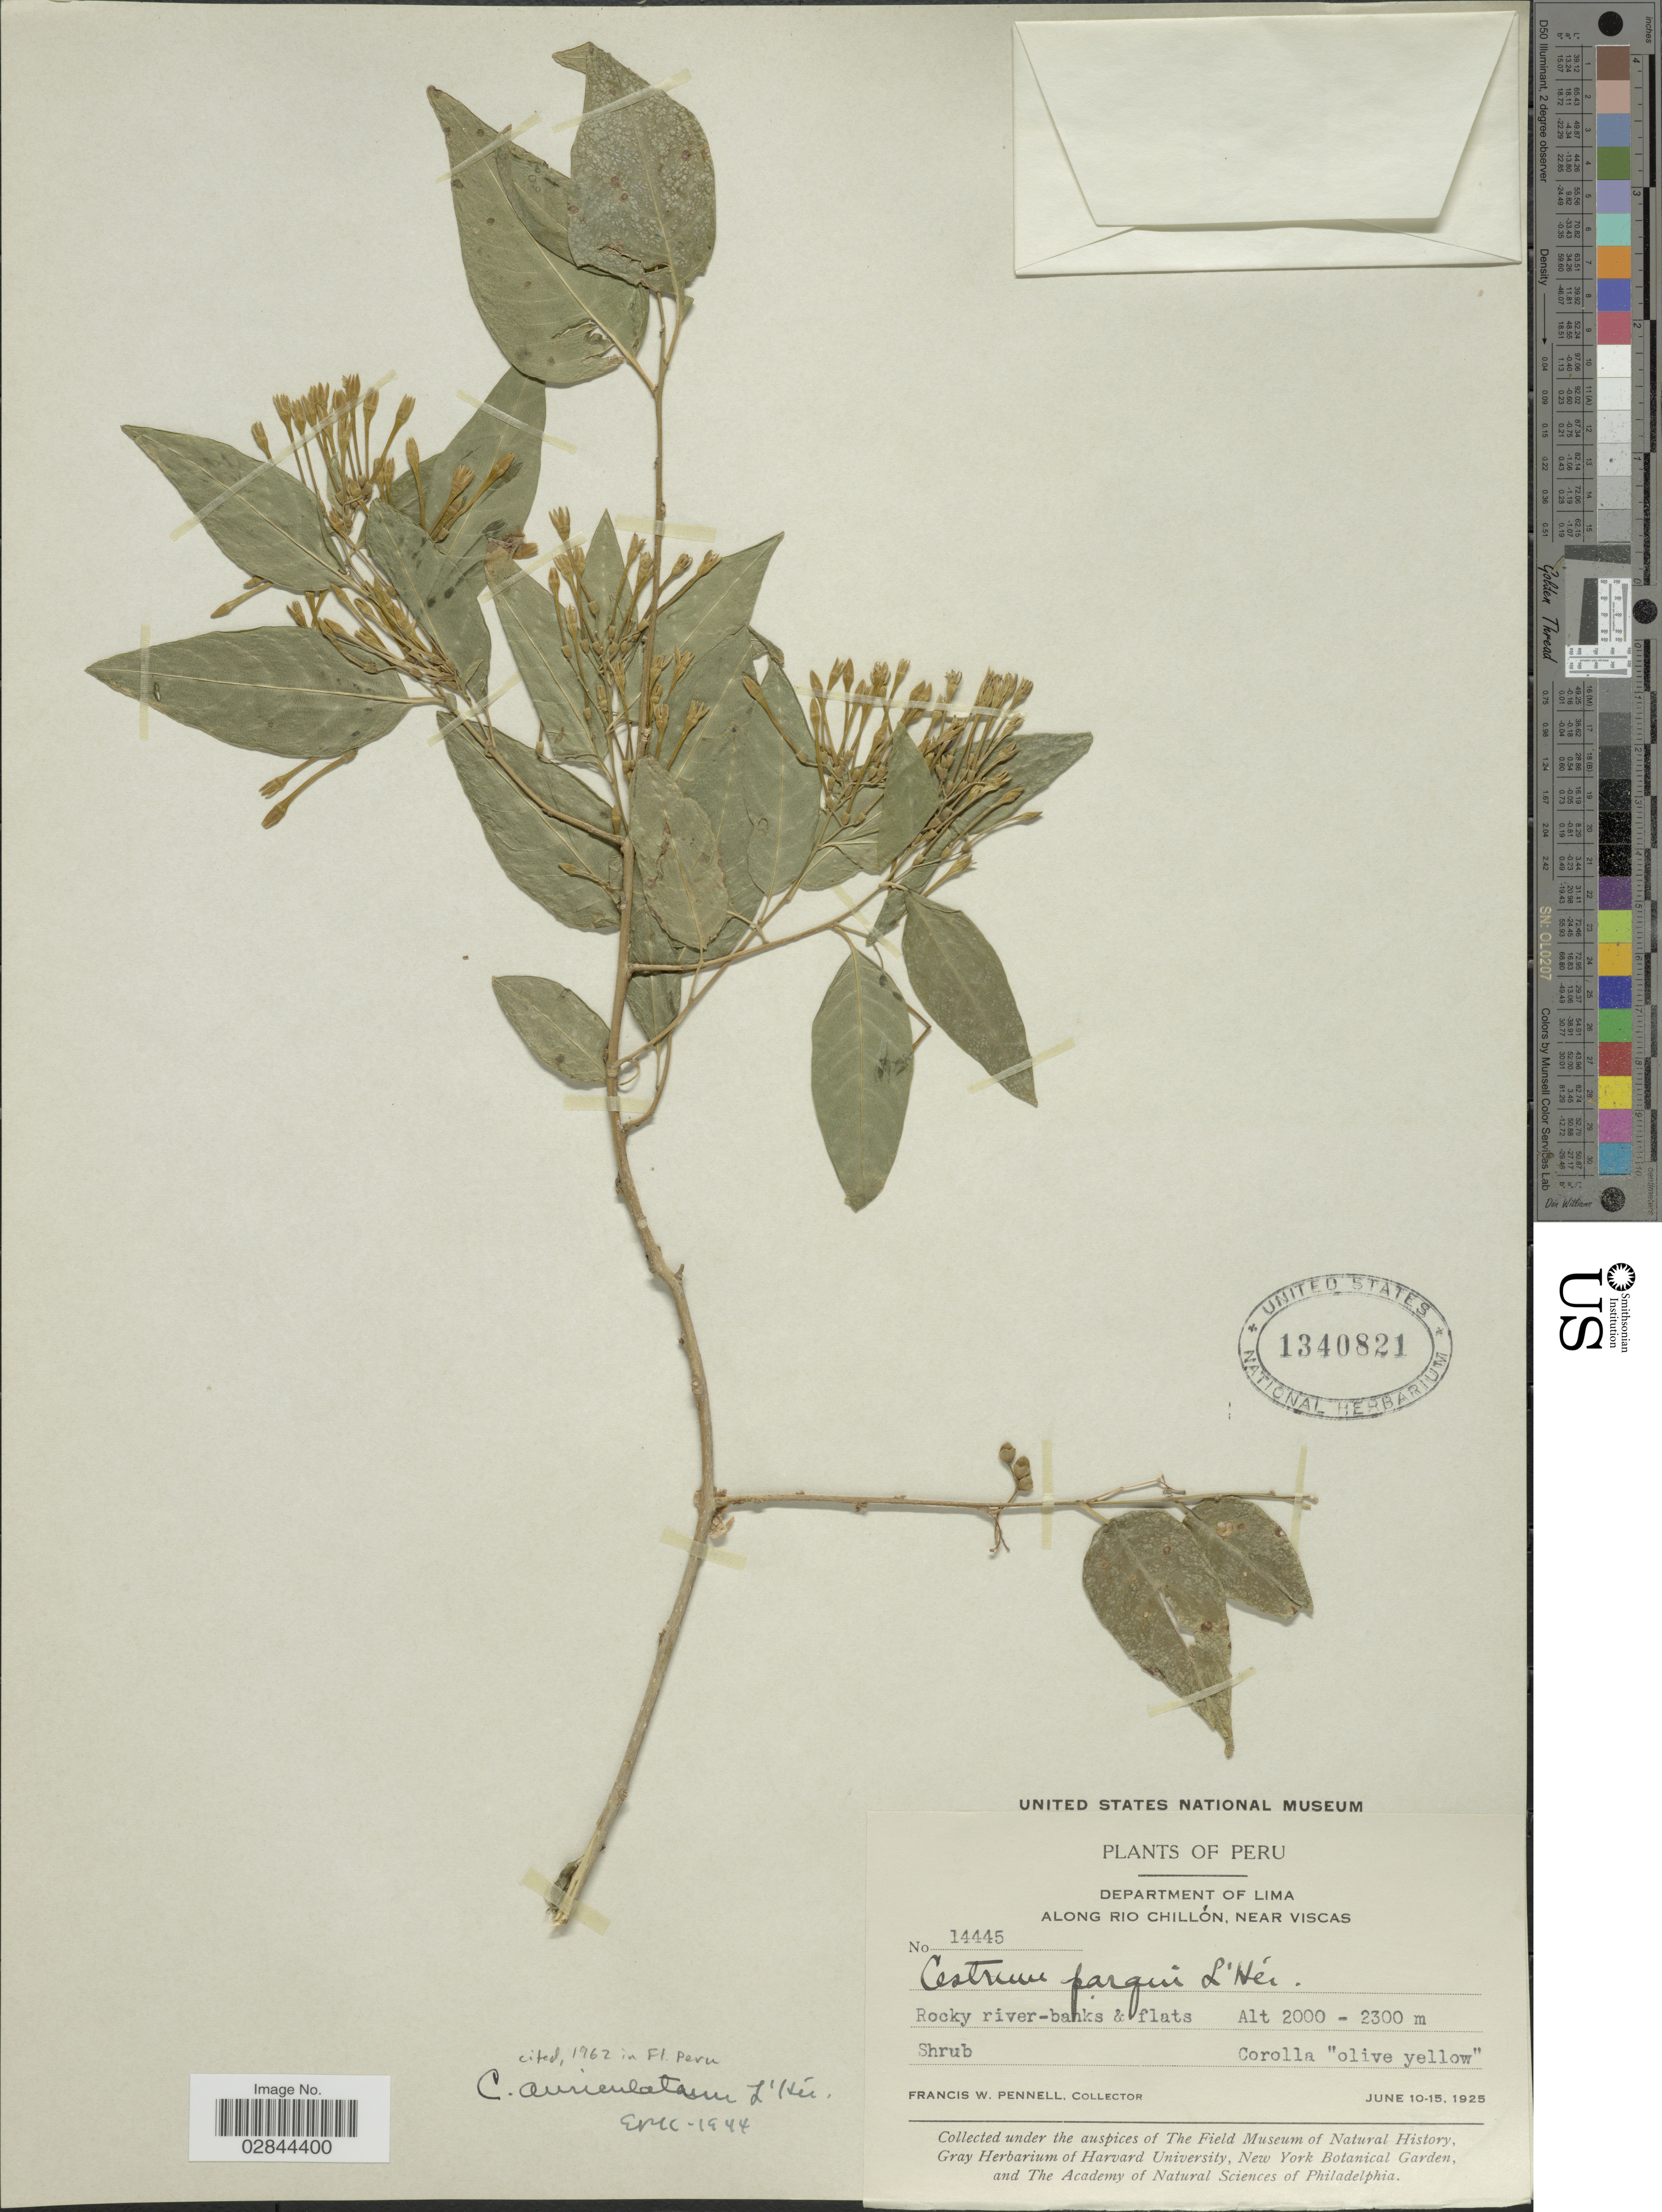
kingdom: Plantae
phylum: Tracheophyta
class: Magnoliopsida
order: Solanales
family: Solanaceae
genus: Cestrum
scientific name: Cestrum auriculatum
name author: L'Hér.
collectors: F. W. Pennell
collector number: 14445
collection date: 1925-06-10/1925-06-15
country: Peru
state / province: Lima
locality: Department of Lima, Along Rio Chillón, near Viscas.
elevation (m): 2000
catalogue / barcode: US 1340821